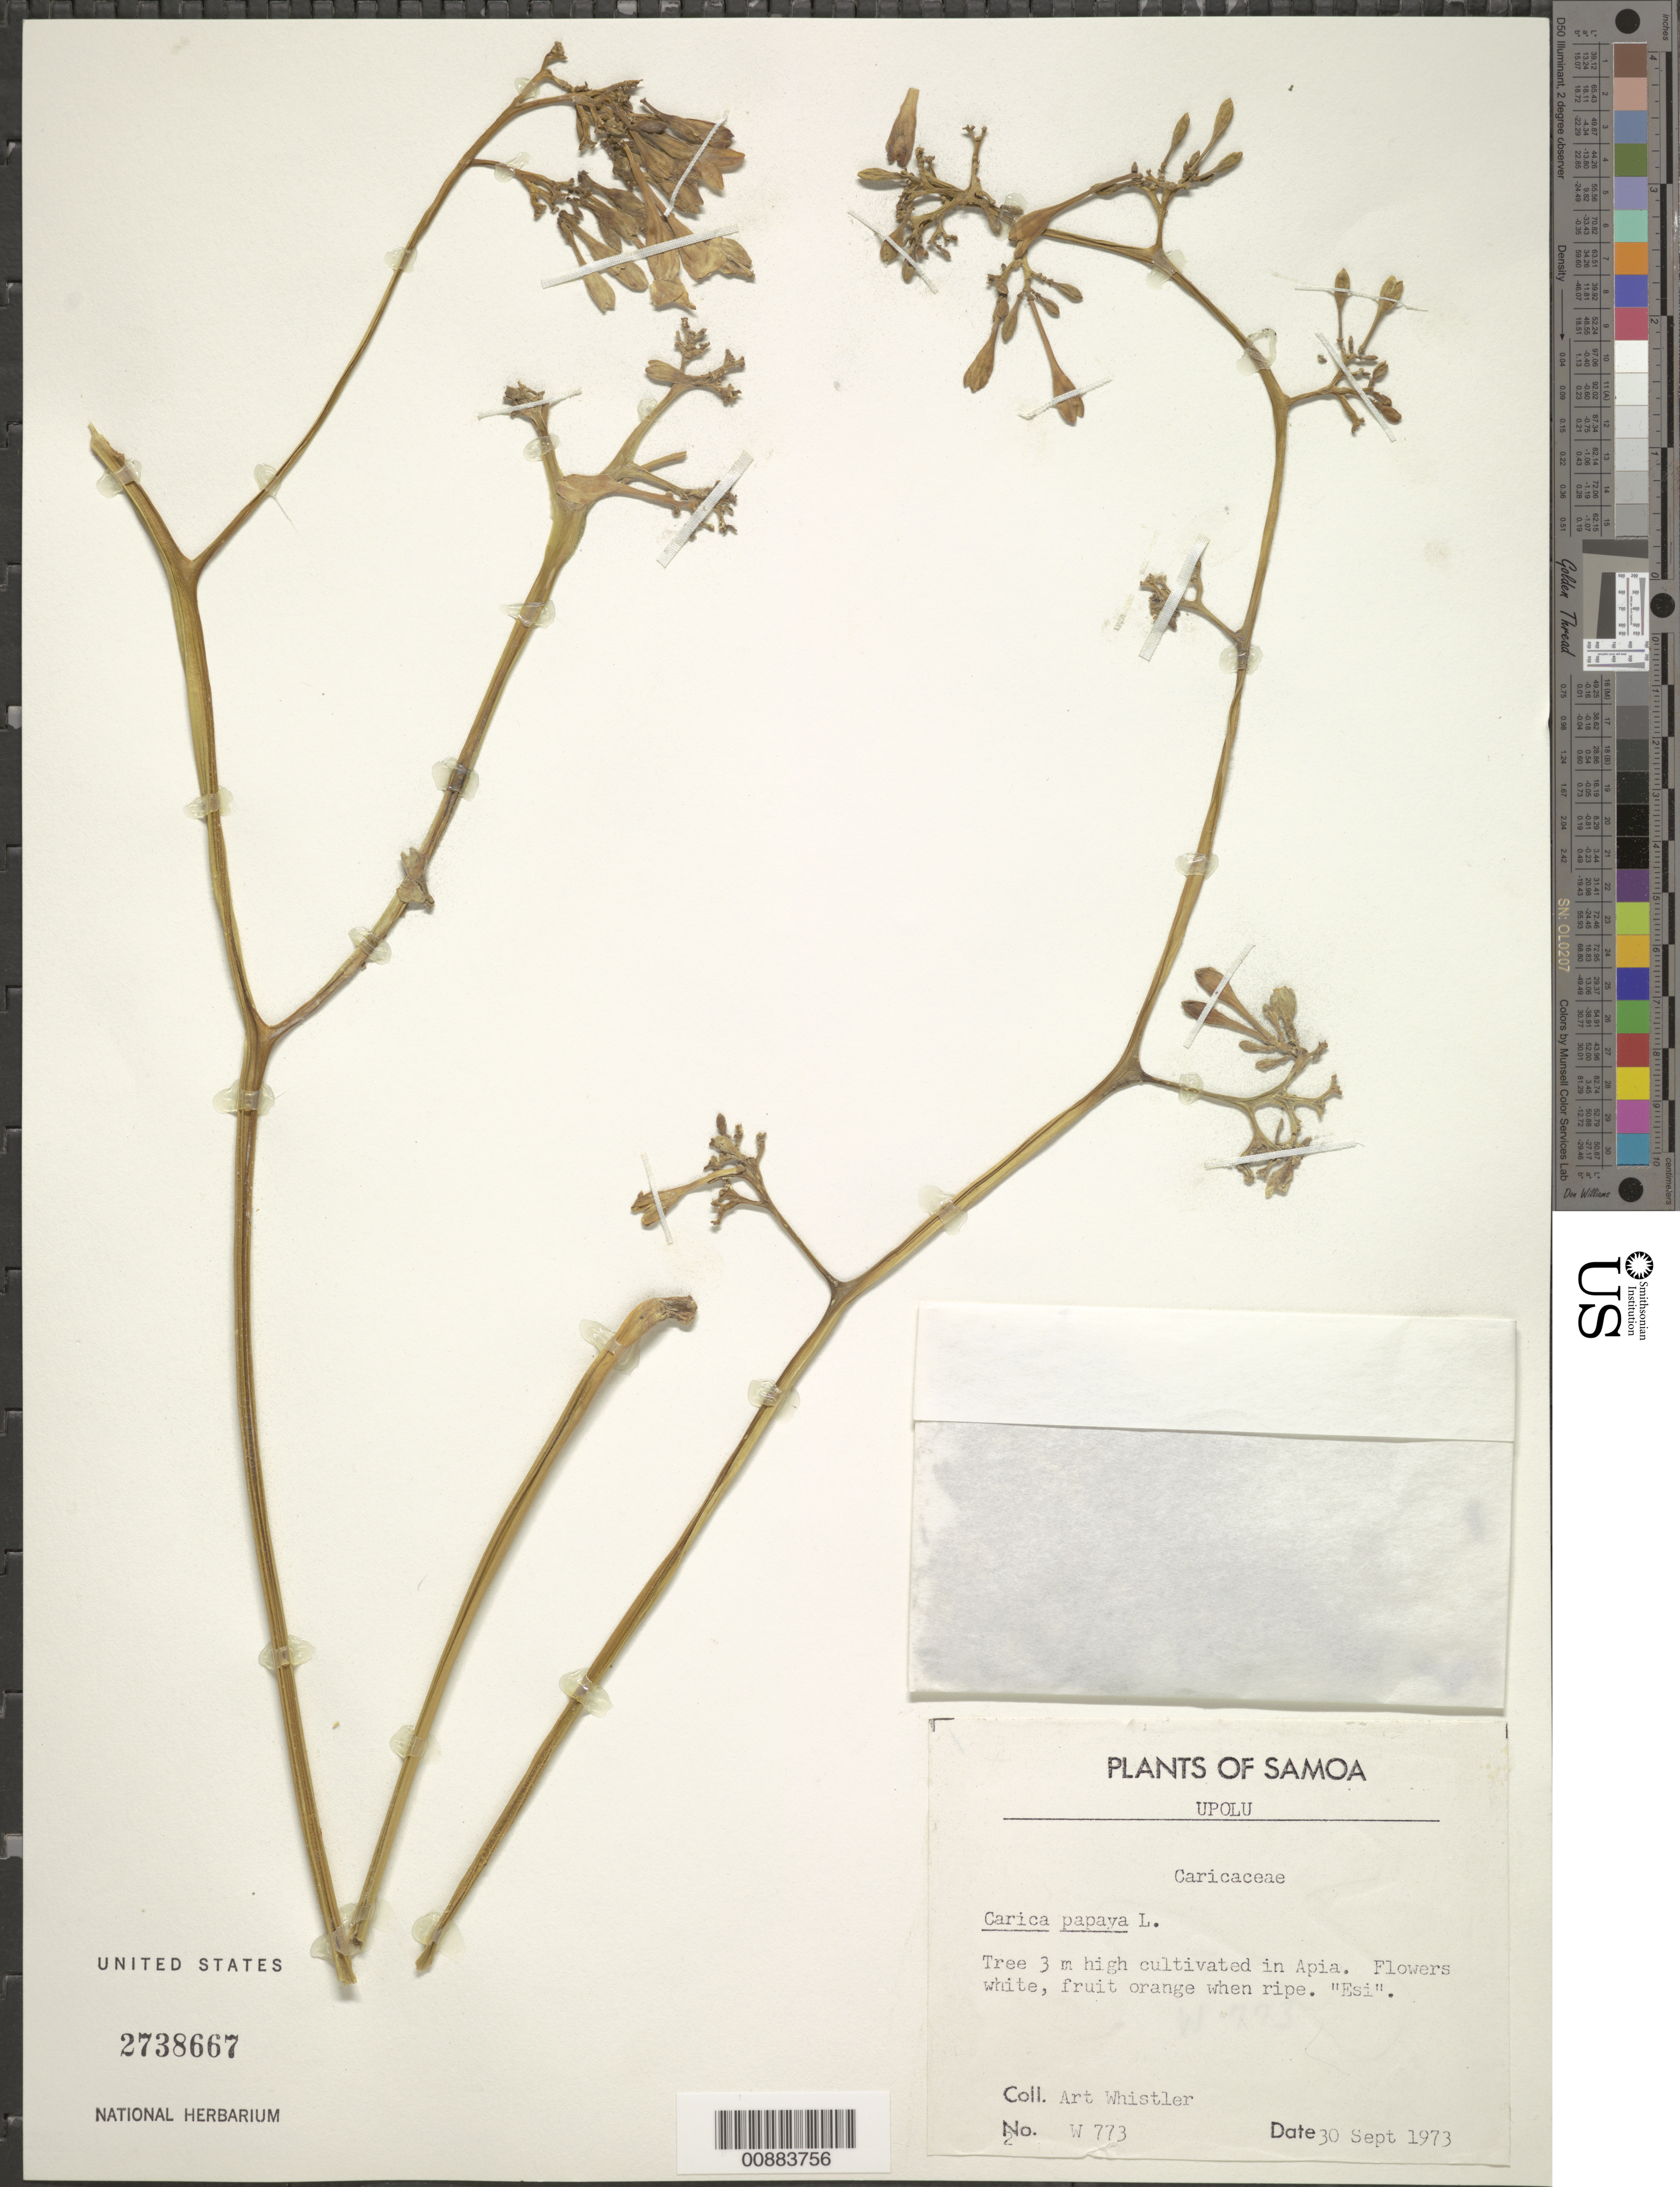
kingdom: Plantae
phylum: Tracheophyta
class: Magnoliopsida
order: Brassicales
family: Caricaceae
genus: Carica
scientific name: Carica papaya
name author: L.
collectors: A. Whistler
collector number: W 773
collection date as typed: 30 Sep 1973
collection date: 1973-09-30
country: Samoa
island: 'Upolu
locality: Cultivated in Apia.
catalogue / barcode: US 2738667